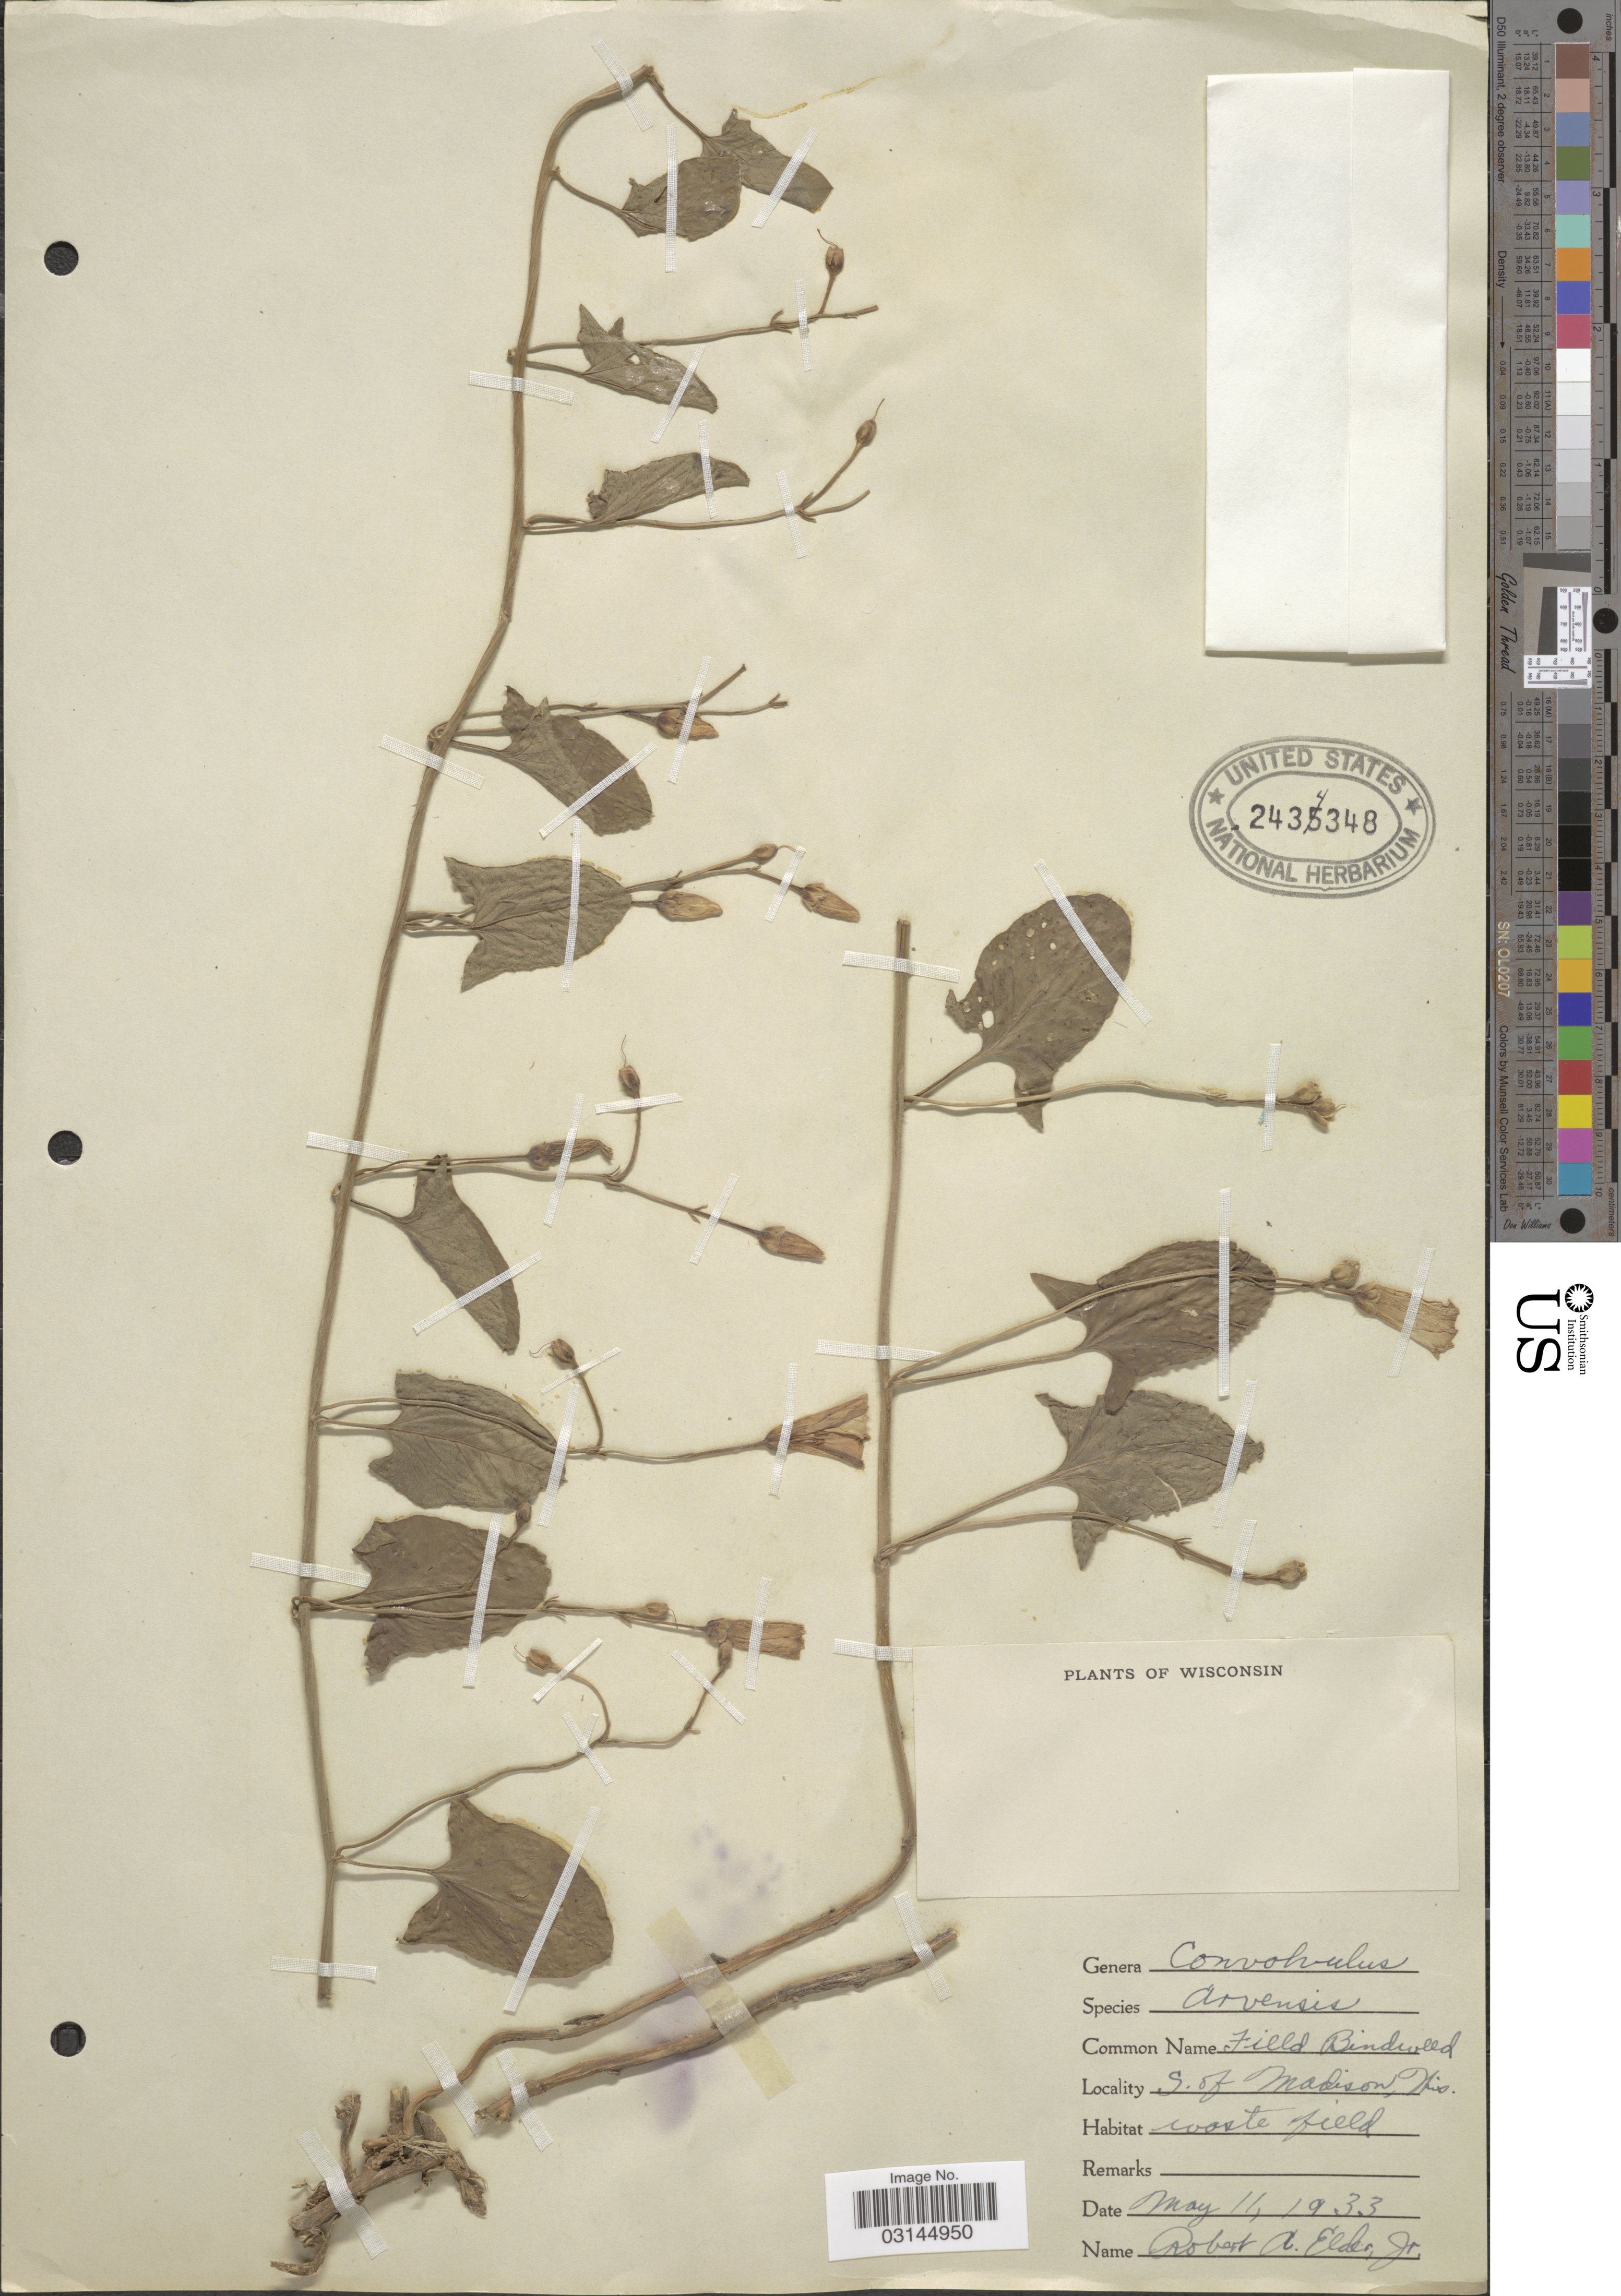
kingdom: Plantae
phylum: Tracheophyta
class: Magnoliopsida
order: Solanales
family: Convolvulaceae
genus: Convolvulus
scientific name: Convolvulus arvensis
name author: L.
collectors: R. E. Elder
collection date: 1933-05-11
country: United States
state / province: Wisconsin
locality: S. of Madison, Wis.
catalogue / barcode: US 2434348